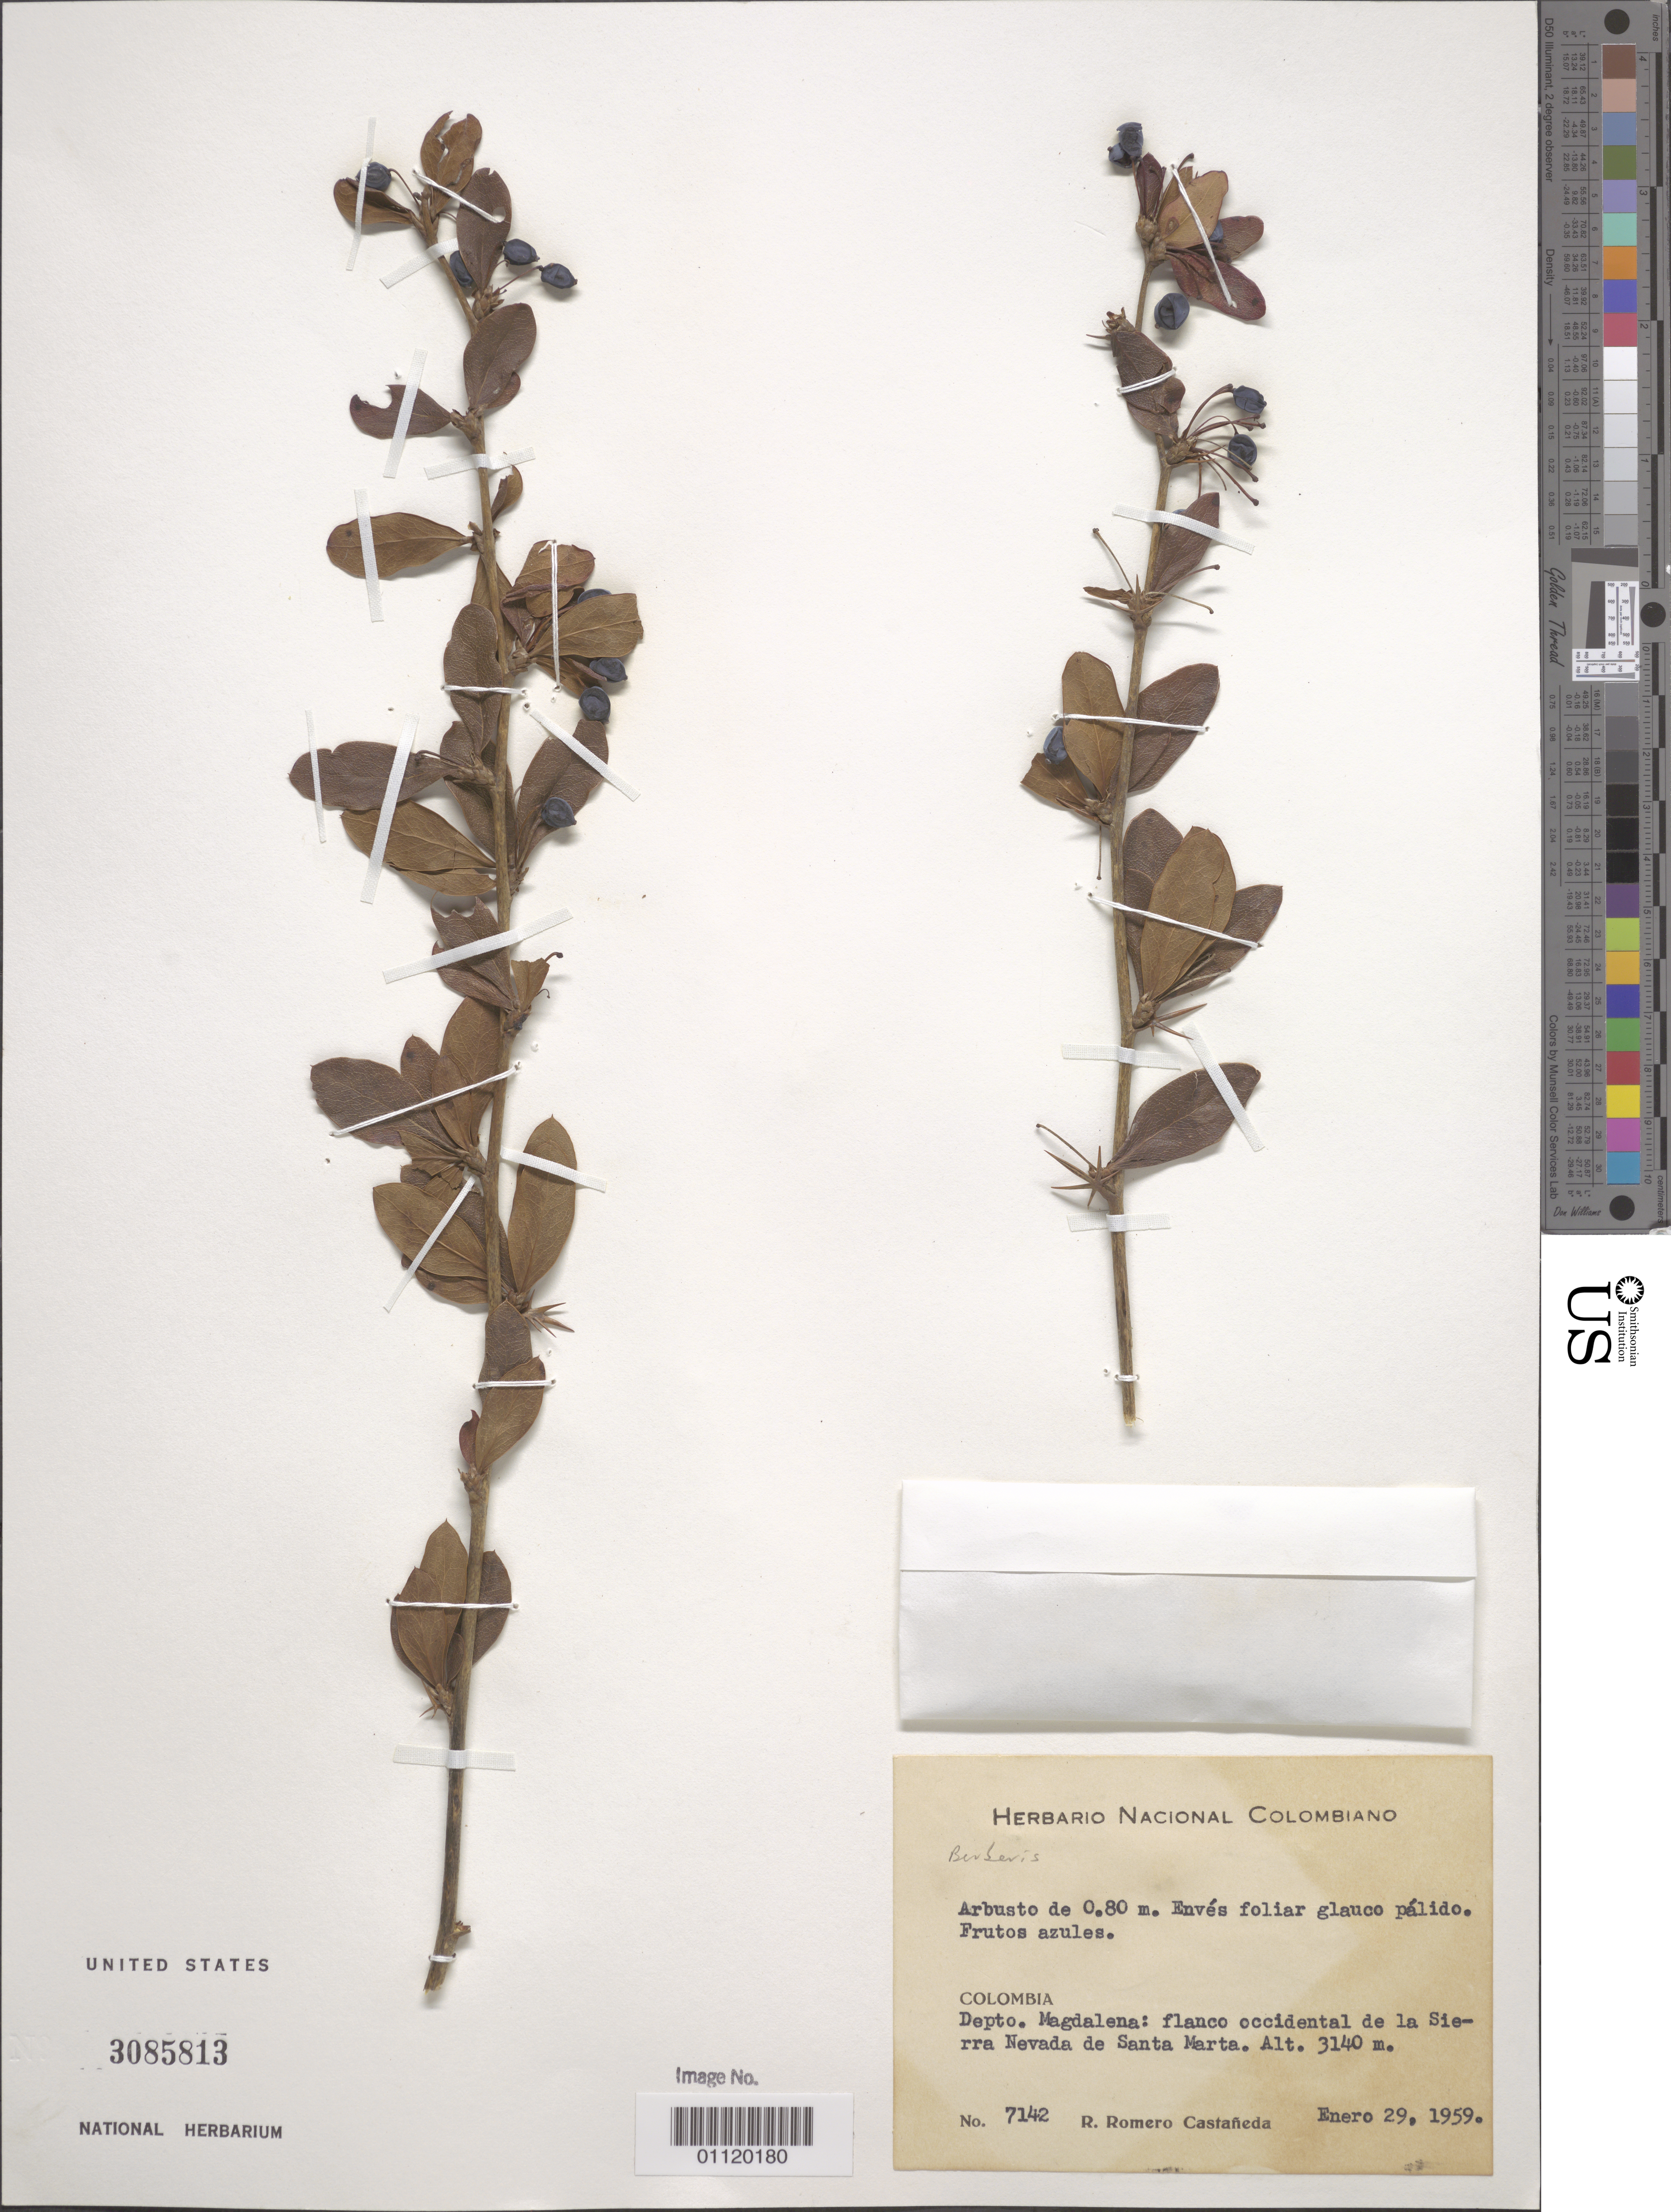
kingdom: Plantae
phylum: Tracheophyta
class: Magnoliopsida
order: Ranunculales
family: Berberidaceae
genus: Berberis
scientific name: Berberis sp.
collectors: R. Romero Castañeda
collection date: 1959-01-29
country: Colombia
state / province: Magdalena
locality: Western slopes of the Sierra Nevada de Santa María.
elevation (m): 3140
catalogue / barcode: US 3085813